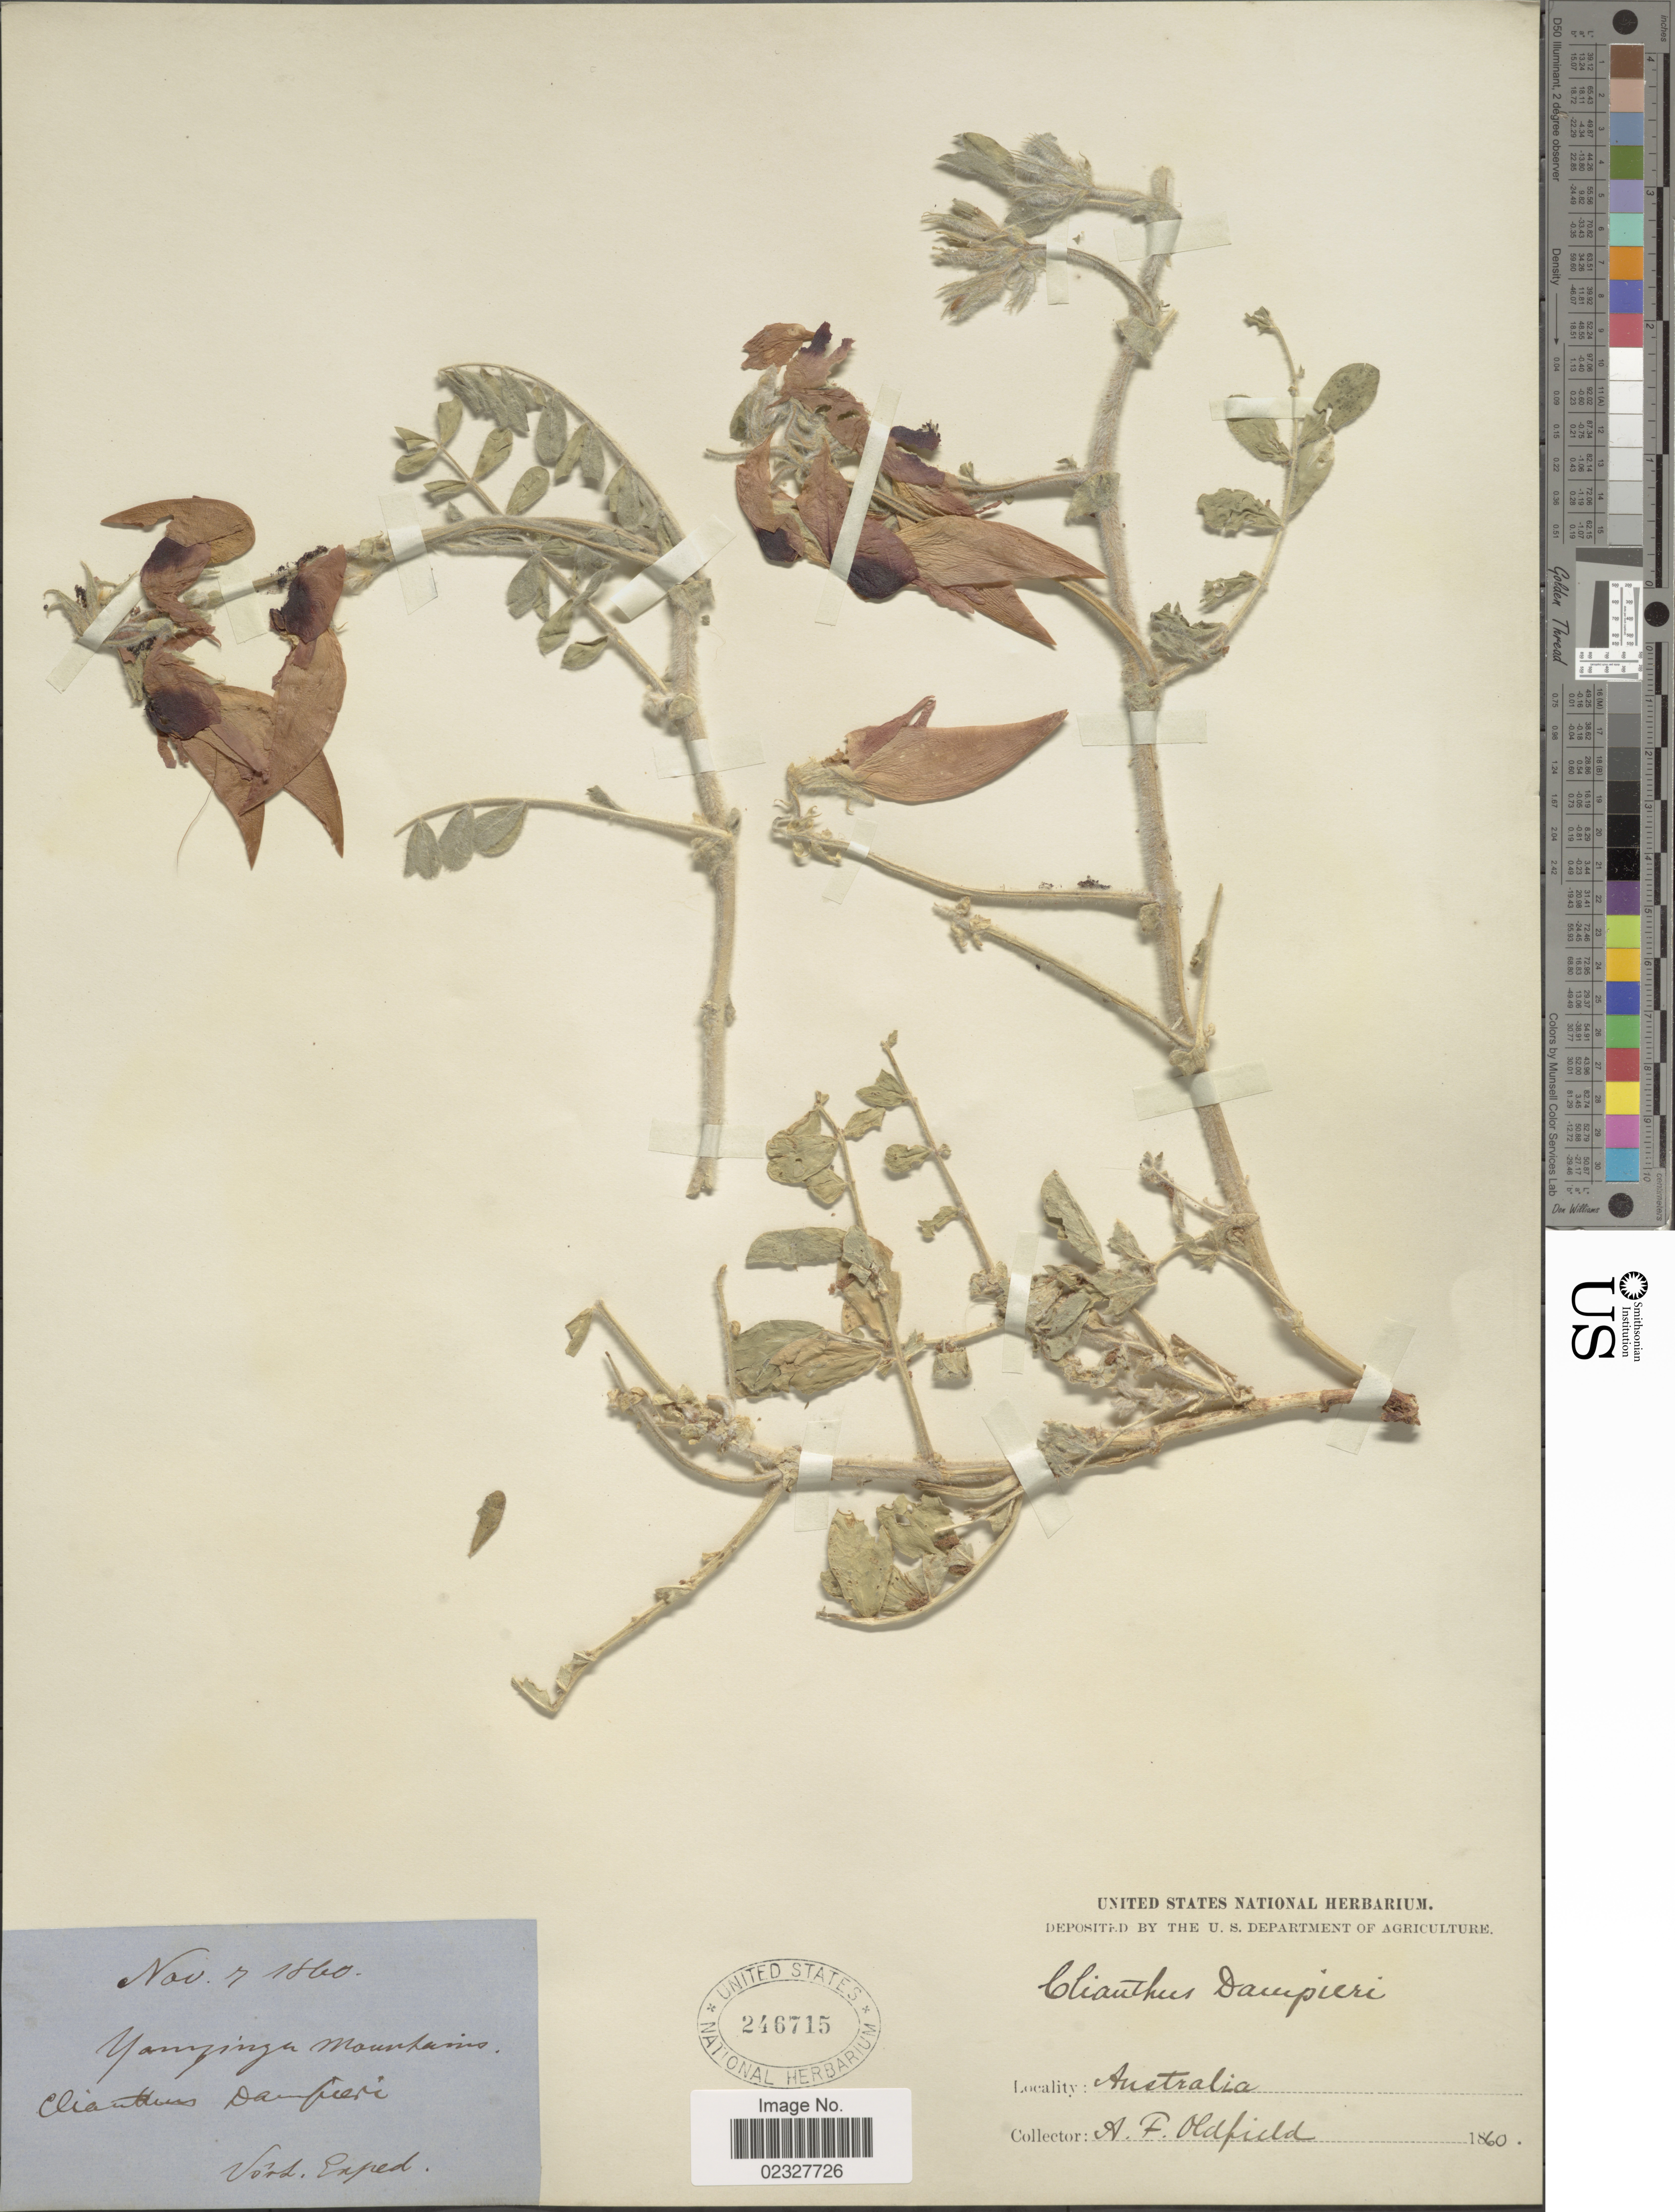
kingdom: Plantae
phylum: Tracheophyta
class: Magnoliopsida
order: Fabales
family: Fabaceae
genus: Clianthus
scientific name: Clianthus formosus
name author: (G. Don) Ford & Vickery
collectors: A. Oldfield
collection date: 1860-11-07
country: Australia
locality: Australia. Y [illegible text] Mountains.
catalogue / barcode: US 246715